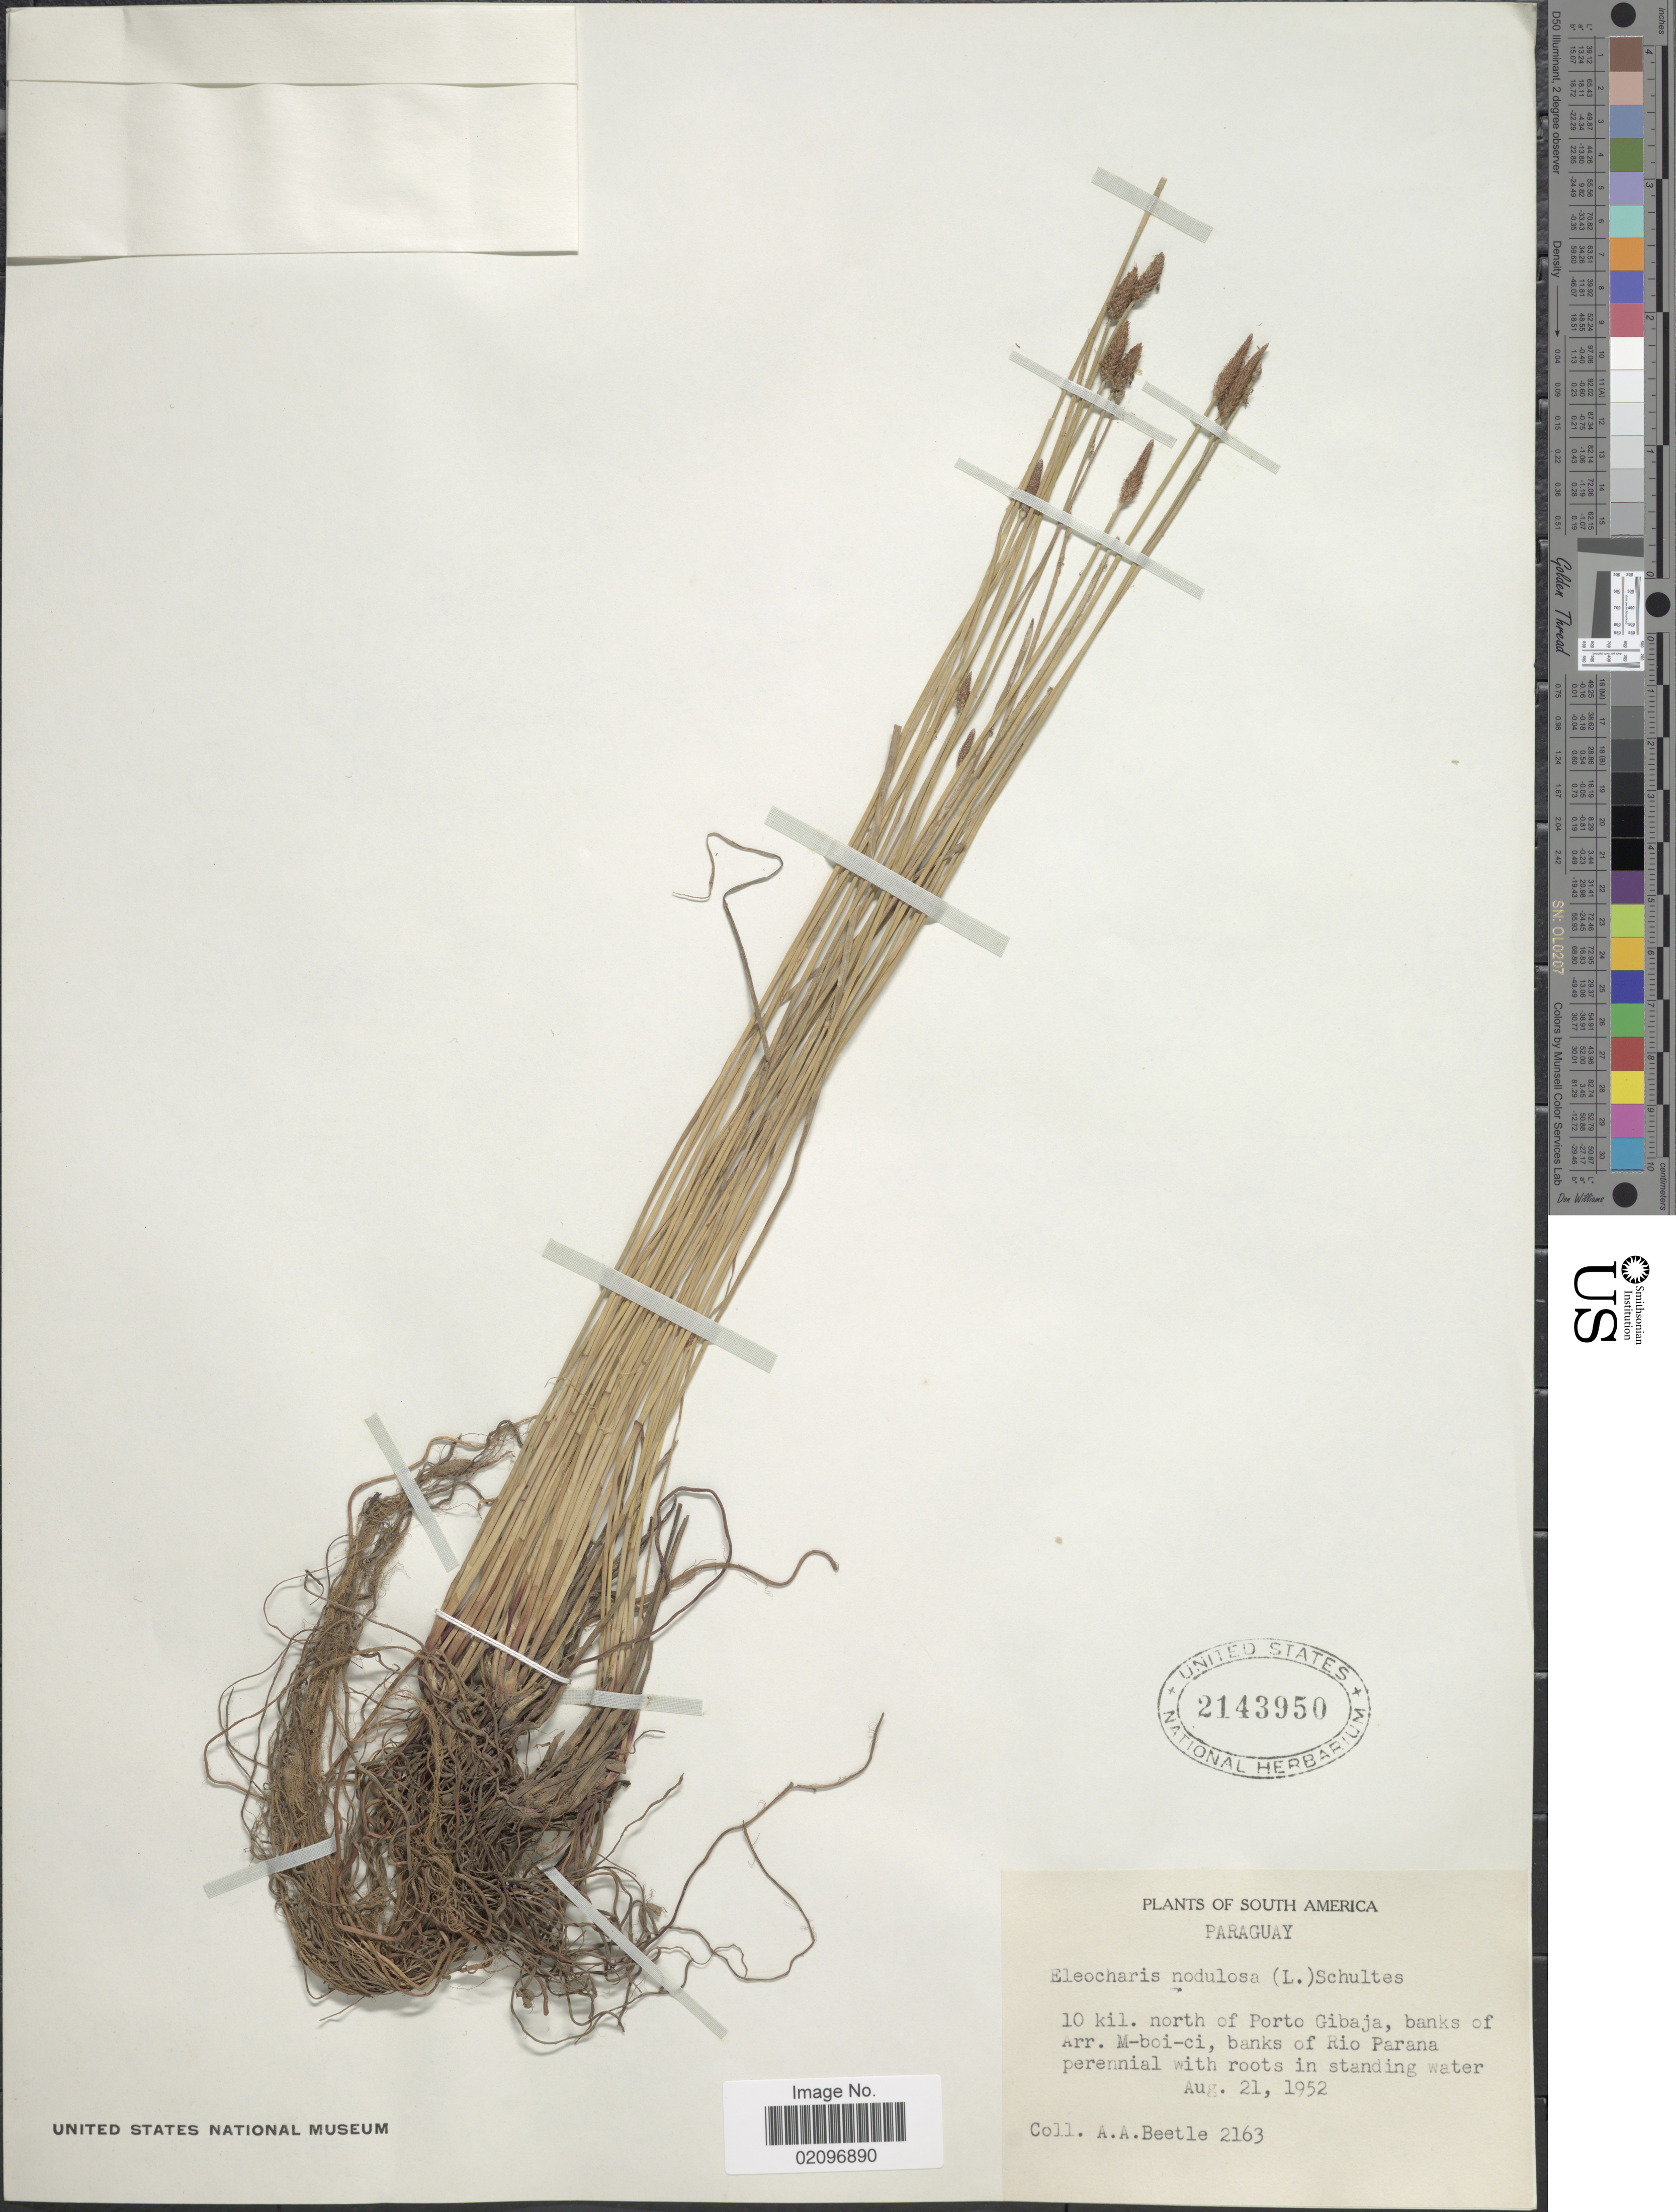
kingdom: Plantae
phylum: Tracheophyta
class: Liliopsida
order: Poales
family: Cyperaceae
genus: Eleocharis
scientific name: Eleocharis montana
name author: (Kunth) Roem. & Schult.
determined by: Strong, Mark T., (BOT), Smithsonian Institution - National Museum of Natural History (UNITED STATES)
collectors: A. A. Beetle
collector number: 2163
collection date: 1952-08-21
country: Paraguay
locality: South America. 10 kil. north of Porto Gibaja, bans of Arr. M-boi-ci, banks or Rio Parana.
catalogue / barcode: US 2143950